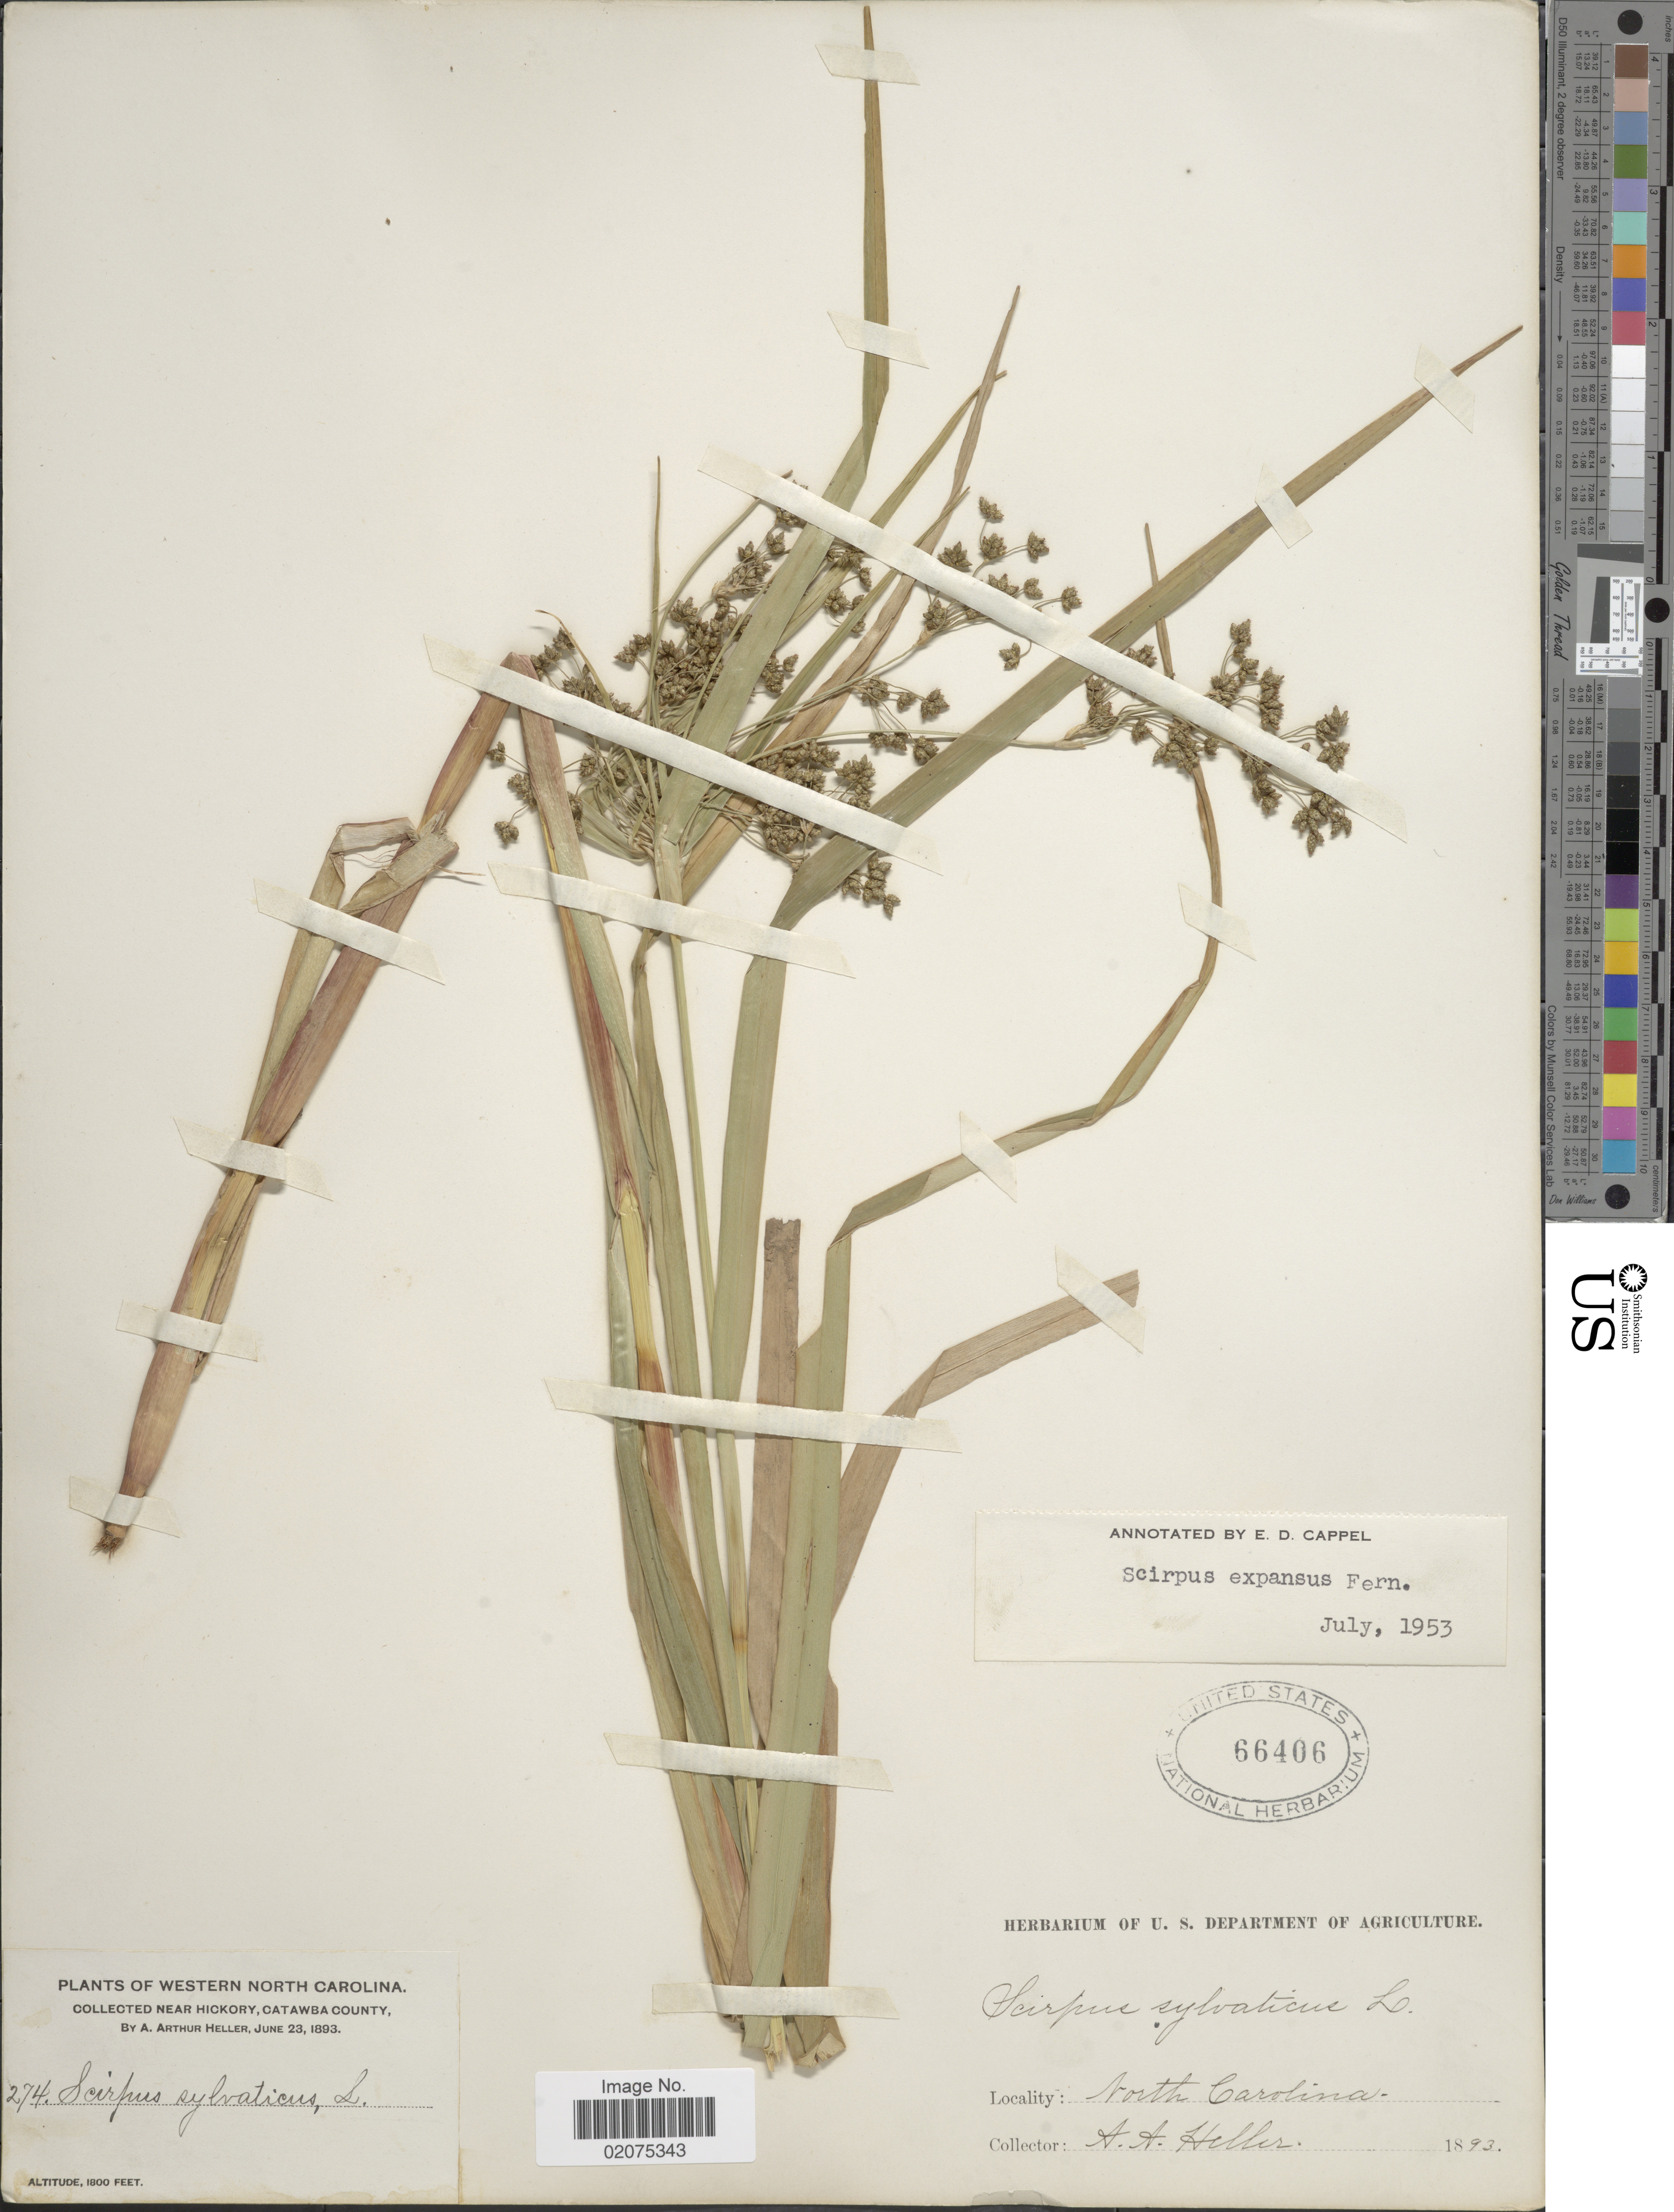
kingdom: Plantae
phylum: Tracheophyta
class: Liliopsida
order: Poales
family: Cyperaceae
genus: Scirpus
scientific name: Scirpus expansus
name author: Fernald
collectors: A. A. Heller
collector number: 274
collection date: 1893-06-23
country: United States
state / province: North Carolina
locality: Western North Carolina, near Hickory, Catawba County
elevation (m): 549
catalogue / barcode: US 66406